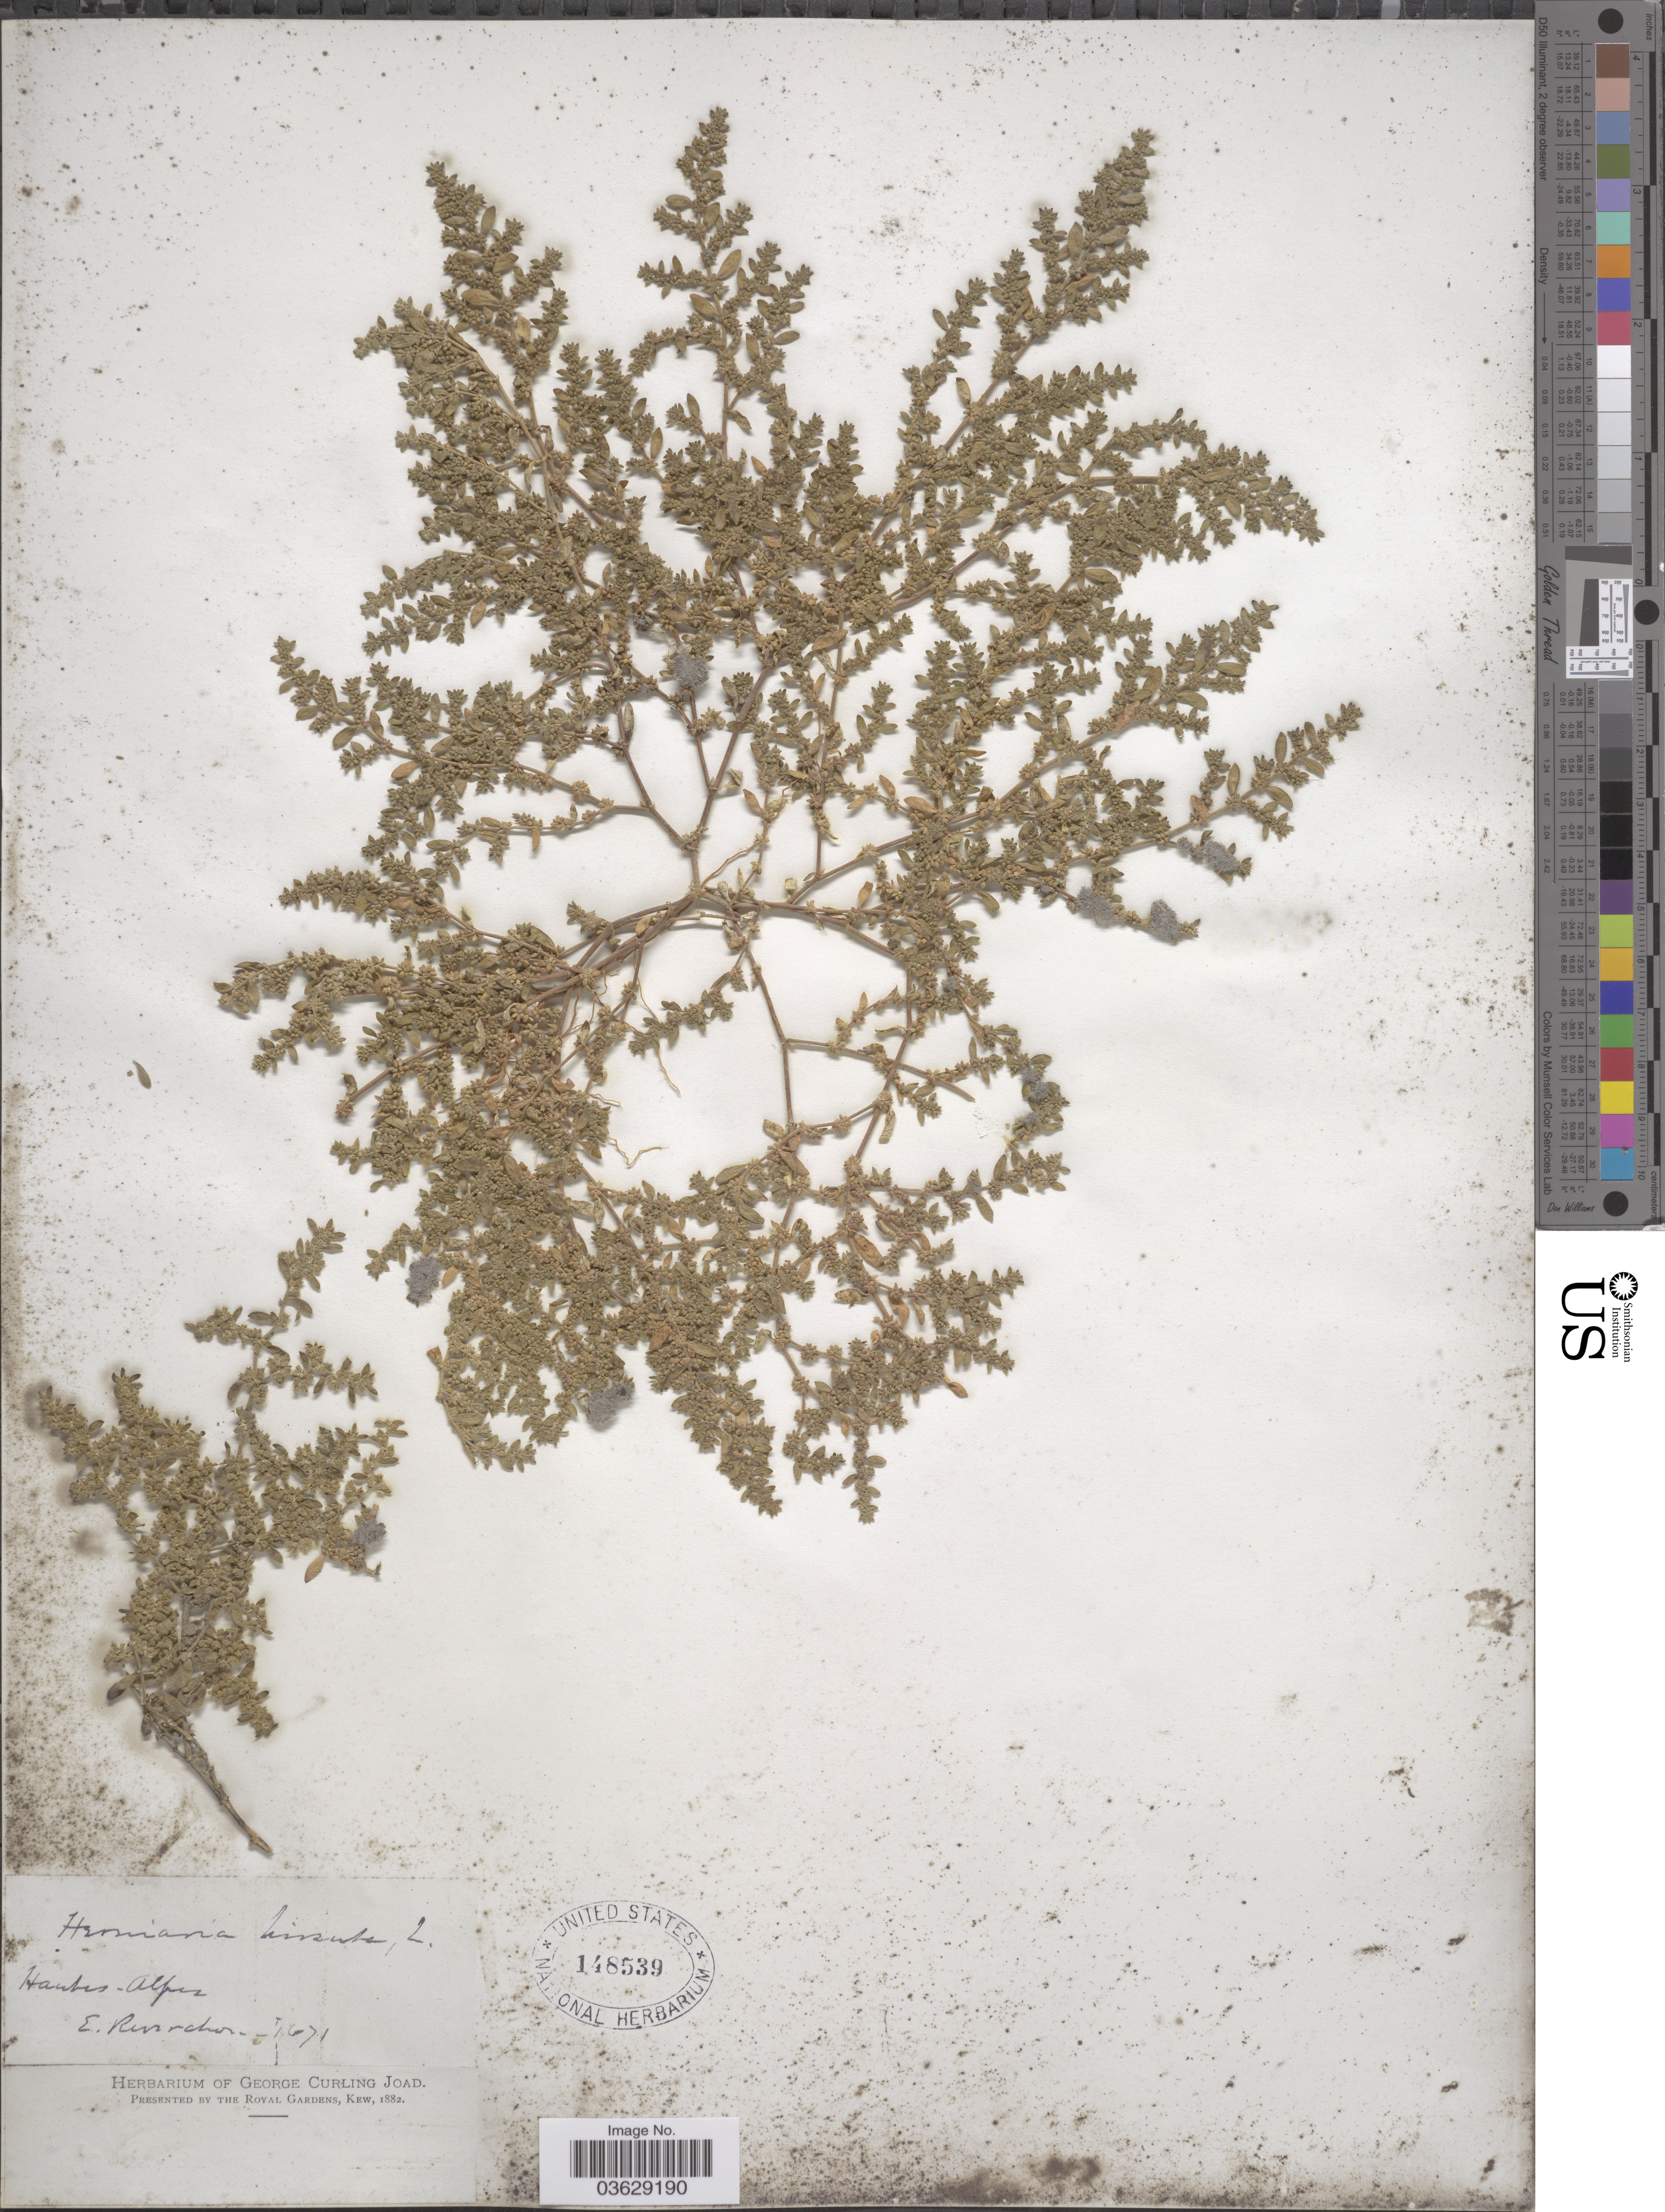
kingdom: Plantae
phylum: Tracheophyta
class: Magnoliopsida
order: Caryophyllales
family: Caryophyllaceae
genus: Herniaria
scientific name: Herniaria hirsuta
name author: L.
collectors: E. Reverchon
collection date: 1871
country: France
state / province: Provence-Alpes-Côte d'Azur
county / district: Hautes-Alpes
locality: Hautes-Alpes.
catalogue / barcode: US 148539